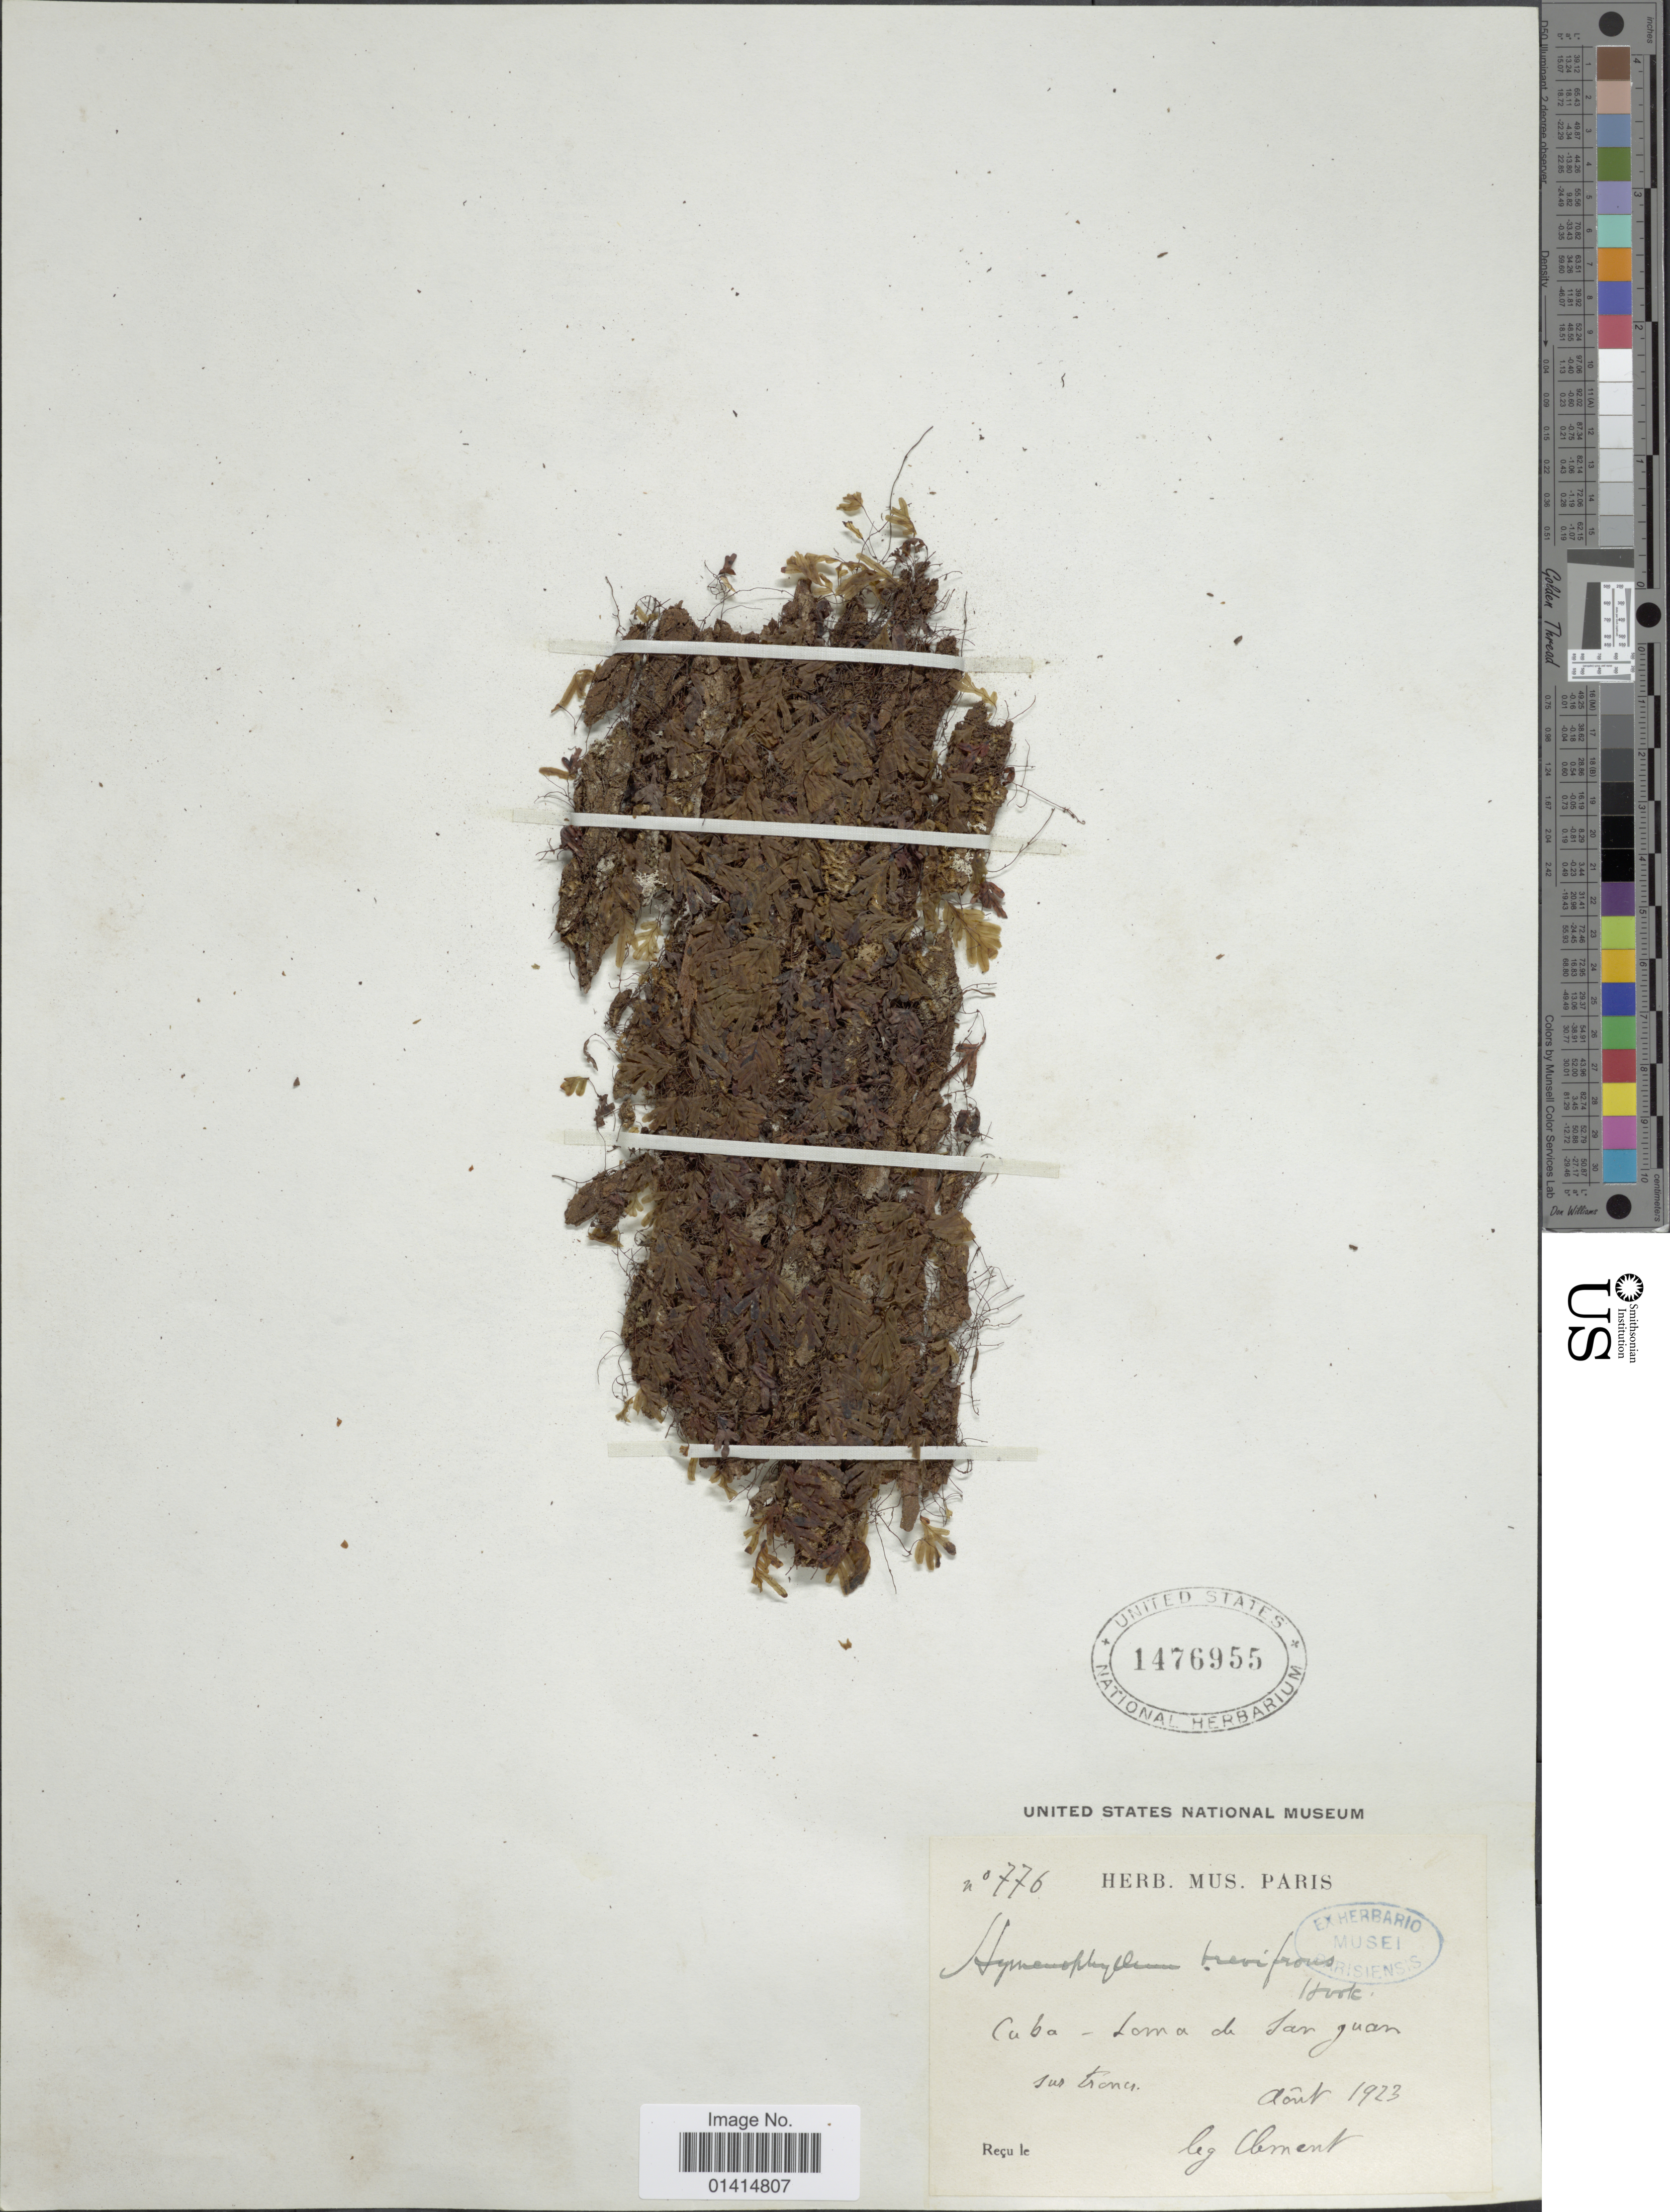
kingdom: Plantae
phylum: Tracheophyta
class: Polypodiopsida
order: Hymenophyllales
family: Hymenophyllaceae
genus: Hymenophyllum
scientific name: Hymenophyllum abruptum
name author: Hook.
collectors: -. Clement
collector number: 776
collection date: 1923-08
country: Cuba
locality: Loma de San Juan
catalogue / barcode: US 1476955